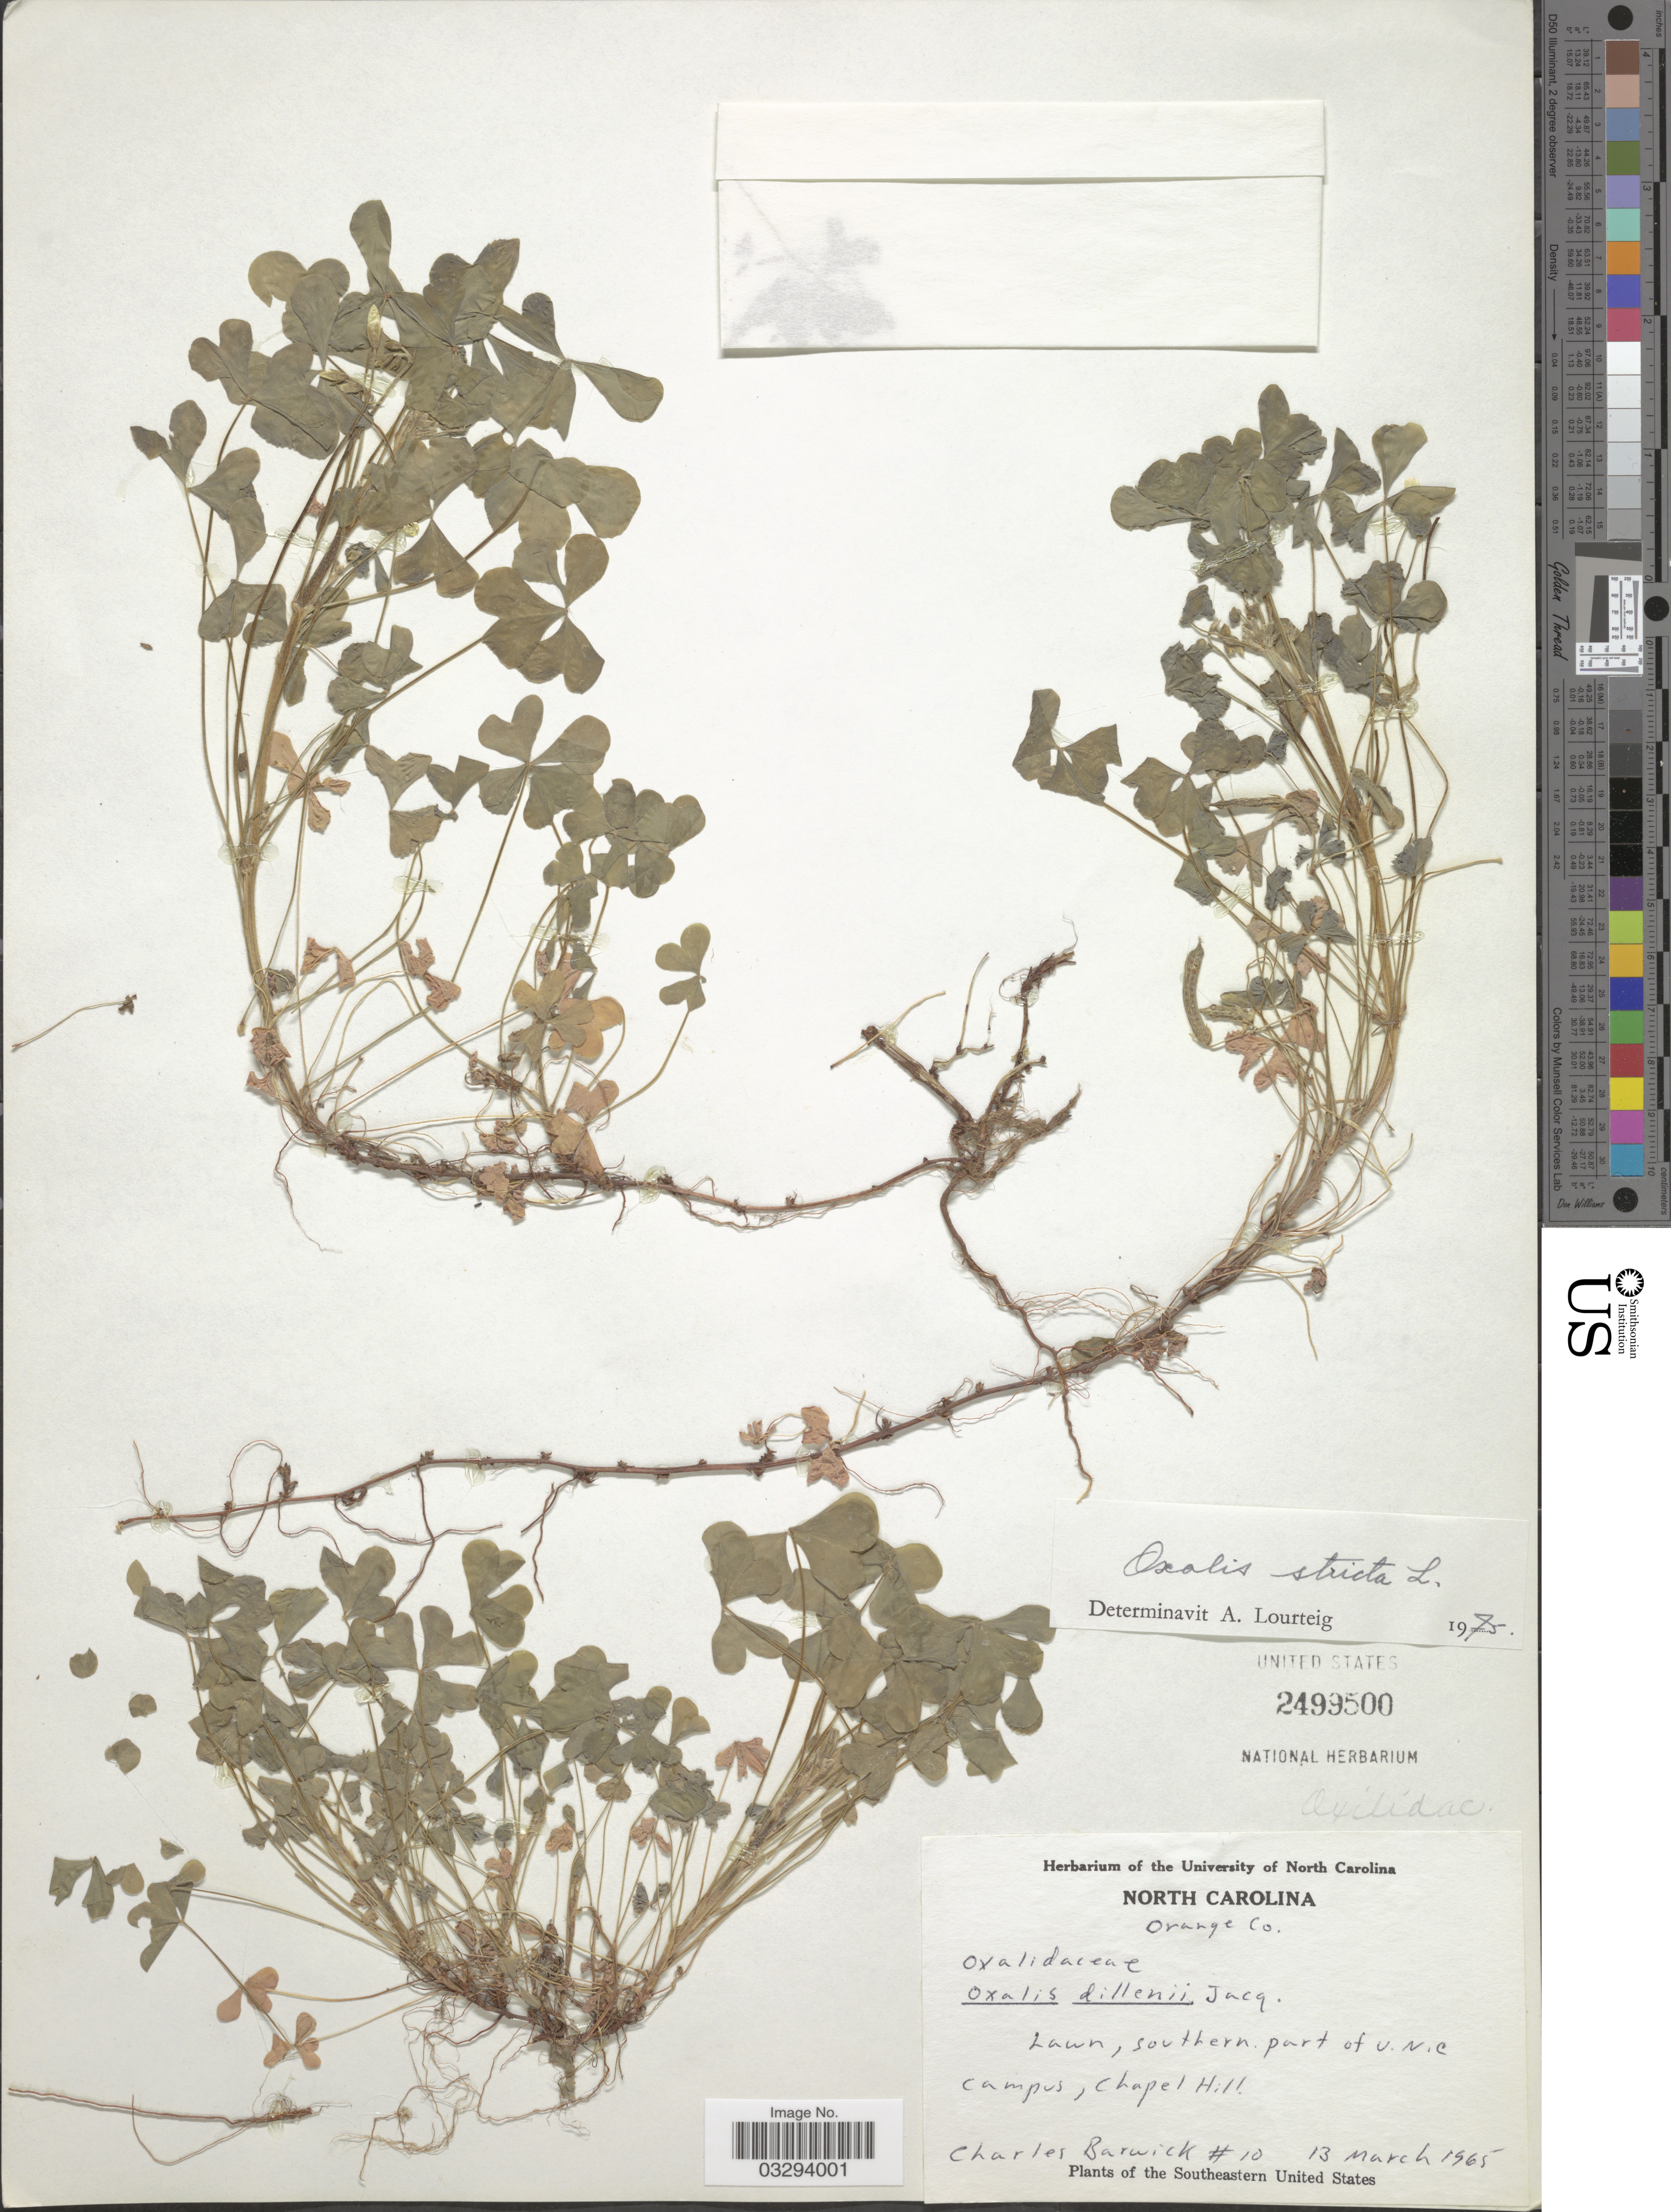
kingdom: Plantae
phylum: Tracheophyta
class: Magnoliopsida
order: Oxalidales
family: Oxalidaceae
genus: Oxalis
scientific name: Oxalis stricta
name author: L.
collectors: C. Barwick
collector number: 10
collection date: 1965-03-13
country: United States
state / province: North Carolina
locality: Orange Co. Lawn, southern part of U.N.C. Campus, Chapel Hill.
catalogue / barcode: US 2499500